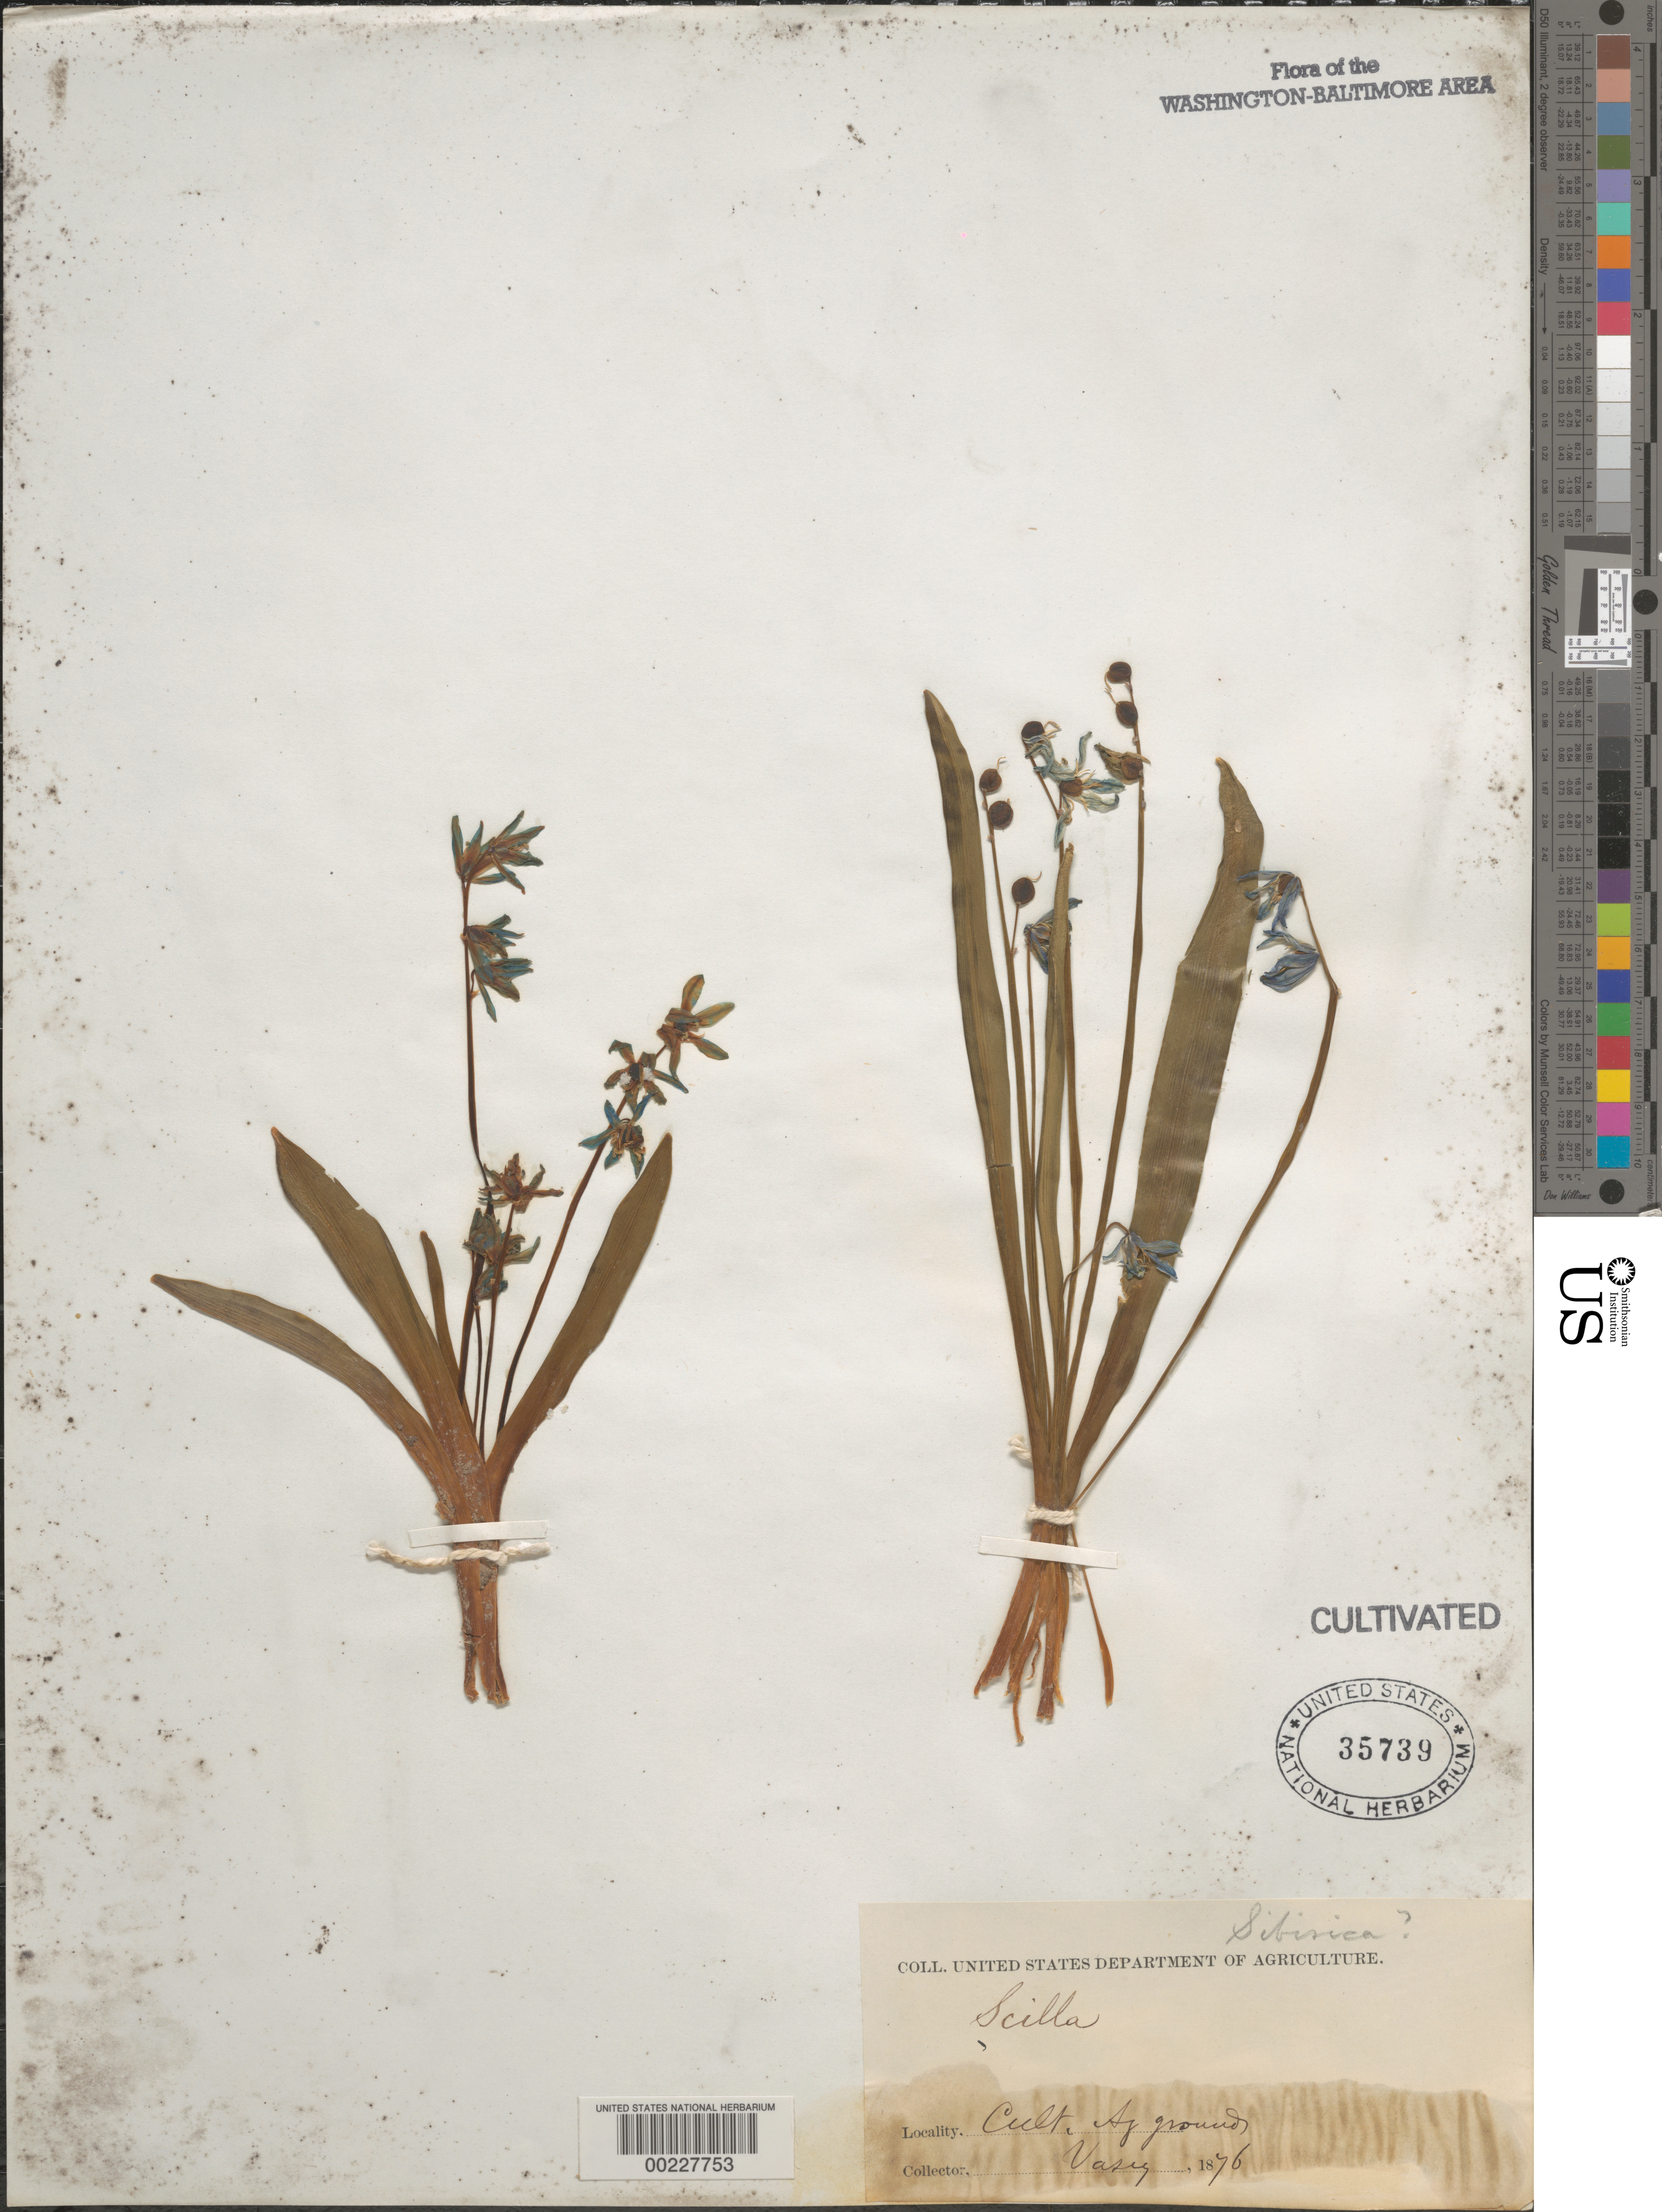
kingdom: Plantae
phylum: Tracheophyta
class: Liliopsida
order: Asparagales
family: Asparagaceae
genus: Scilla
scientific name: Scilla sp.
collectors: G. R. Vasey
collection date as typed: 1876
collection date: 1876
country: United States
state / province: District of Columbia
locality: Agricultural grounds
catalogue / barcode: US 35739